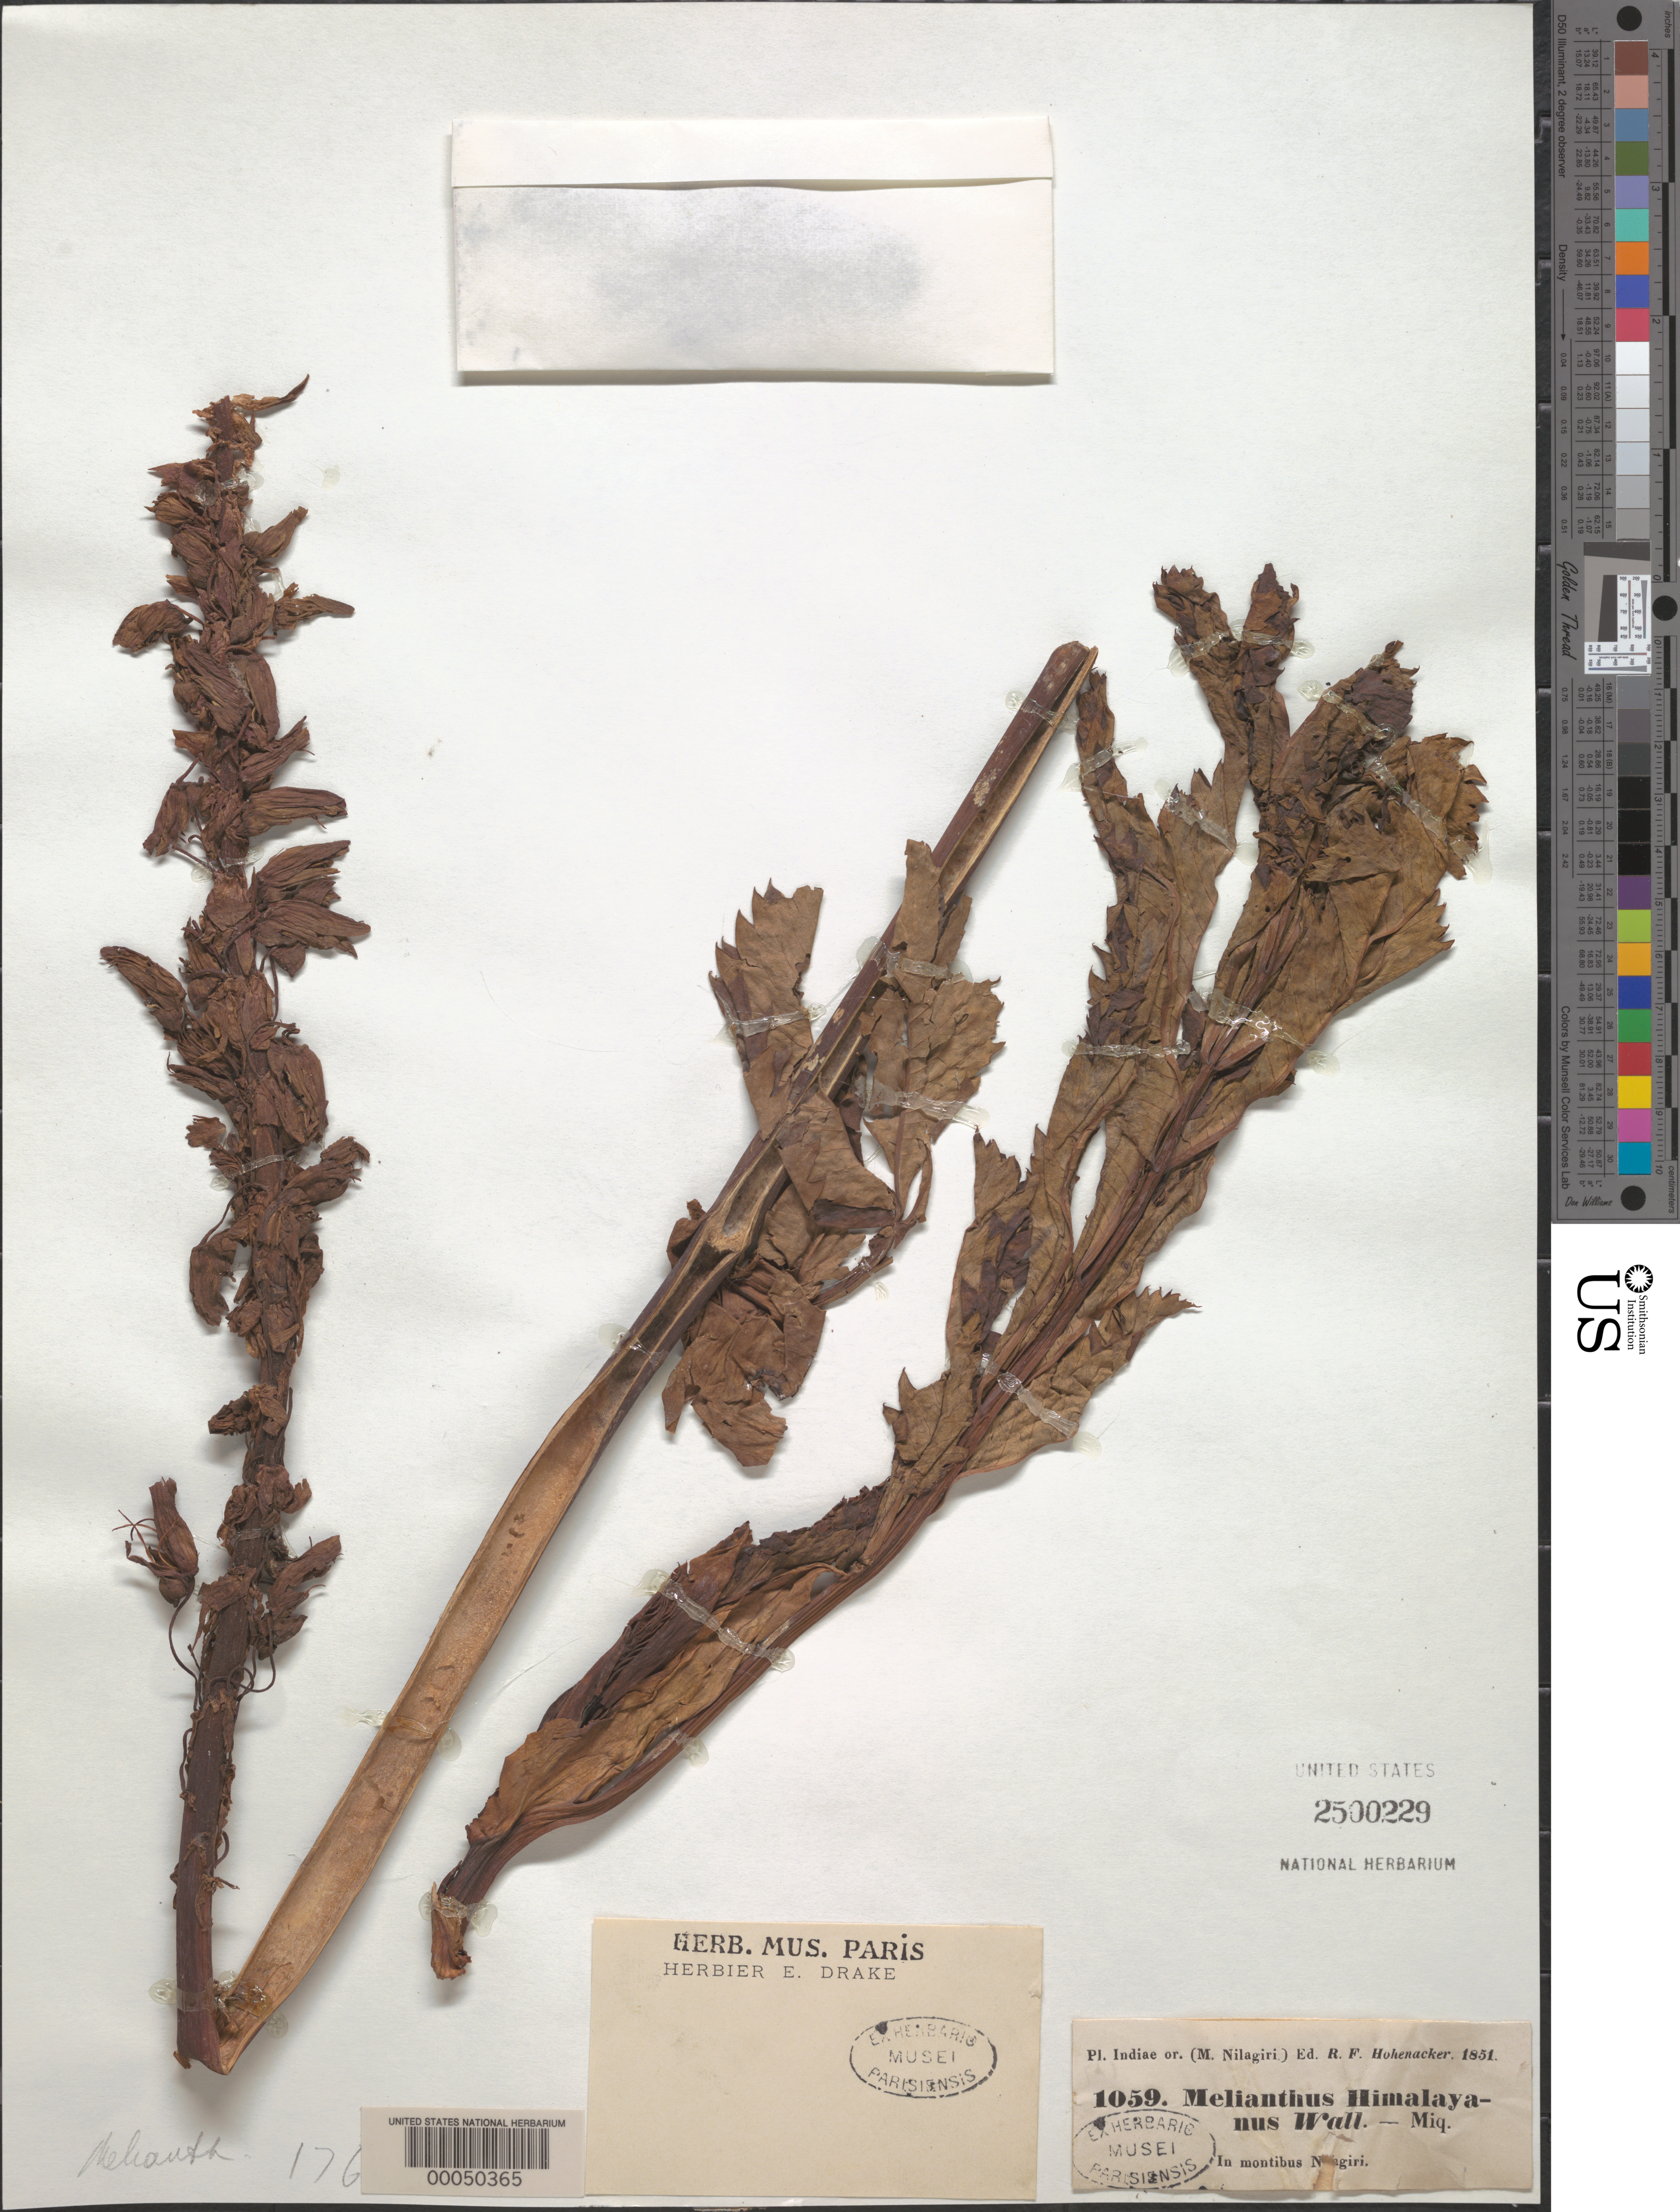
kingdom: Plantae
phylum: Tracheophyta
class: Magnoliopsida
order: Geraniales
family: Melianthaceae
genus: Melianthus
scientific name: Melianthus himalayanus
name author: Wall.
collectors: R. F. Hohenacker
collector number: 1059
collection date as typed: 1851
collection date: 1851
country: India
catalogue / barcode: US 2500229